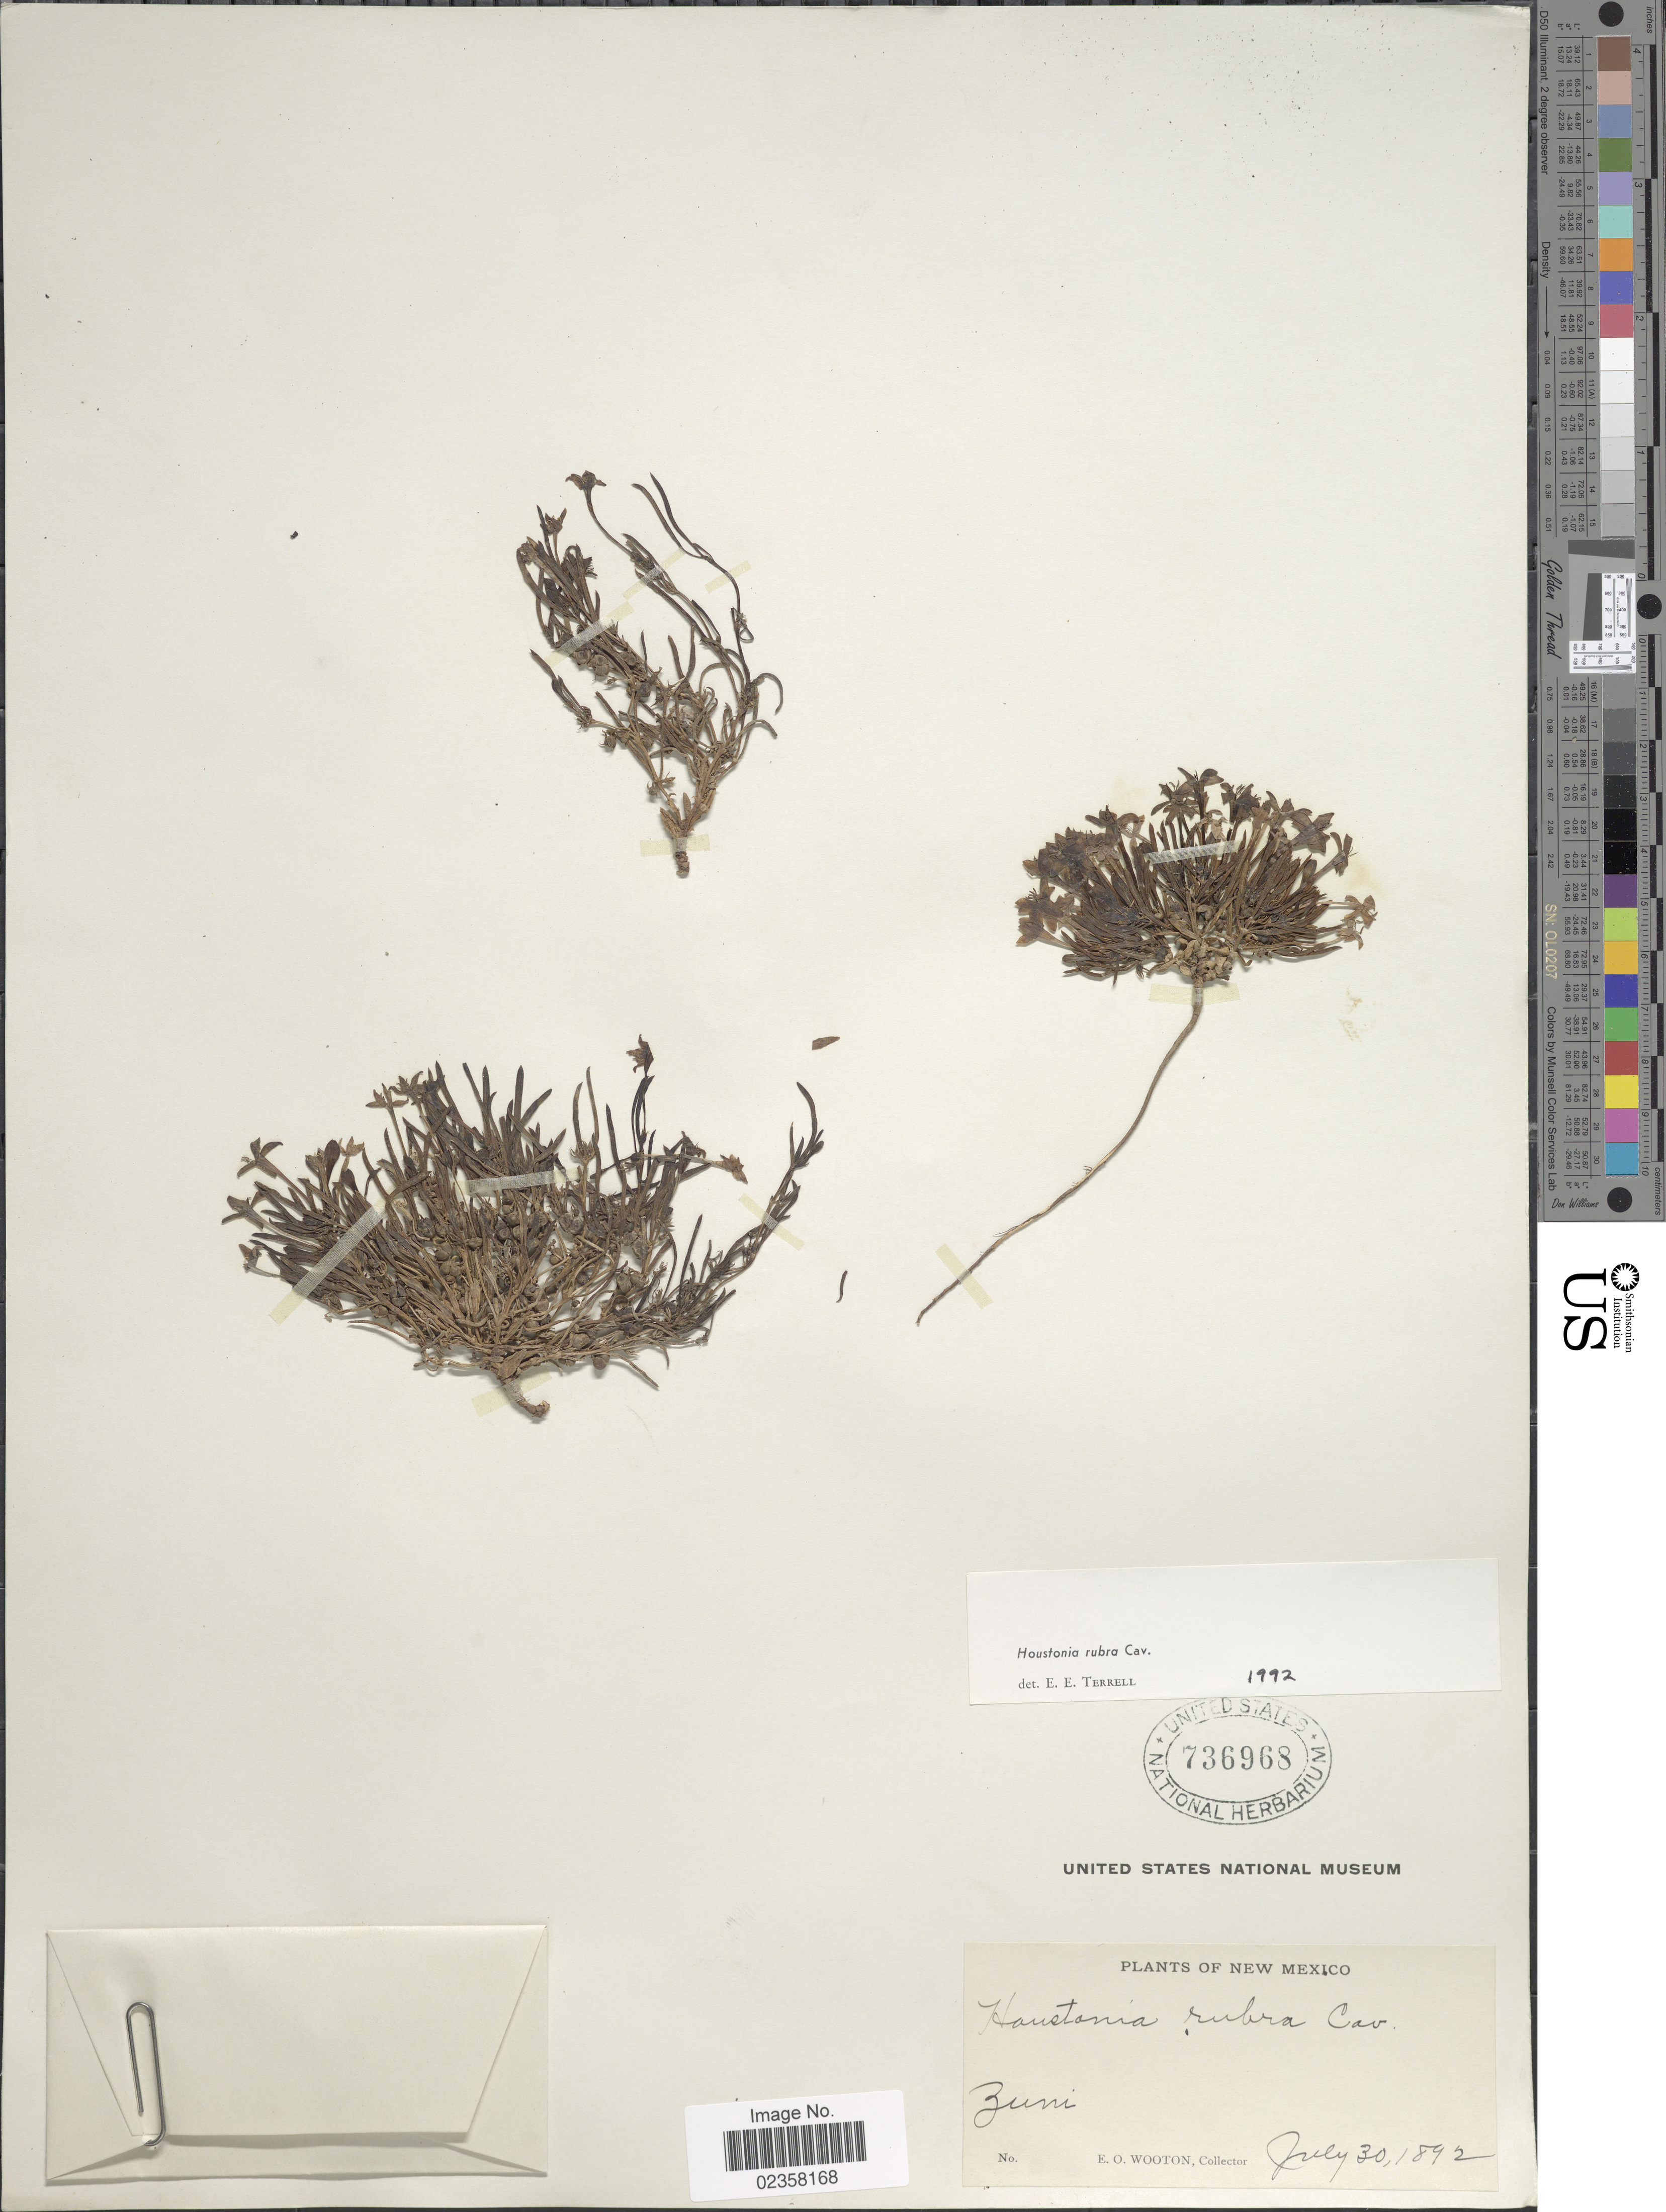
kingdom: Plantae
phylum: Tracheophyta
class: Magnoliopsida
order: Gentianales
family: Rubiaceae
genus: Houstonia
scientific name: Houstonia rubra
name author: Cav.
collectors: E. O. Wooton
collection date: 1892-07-30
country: United States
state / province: New Mexico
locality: Zuni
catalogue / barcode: US 736968